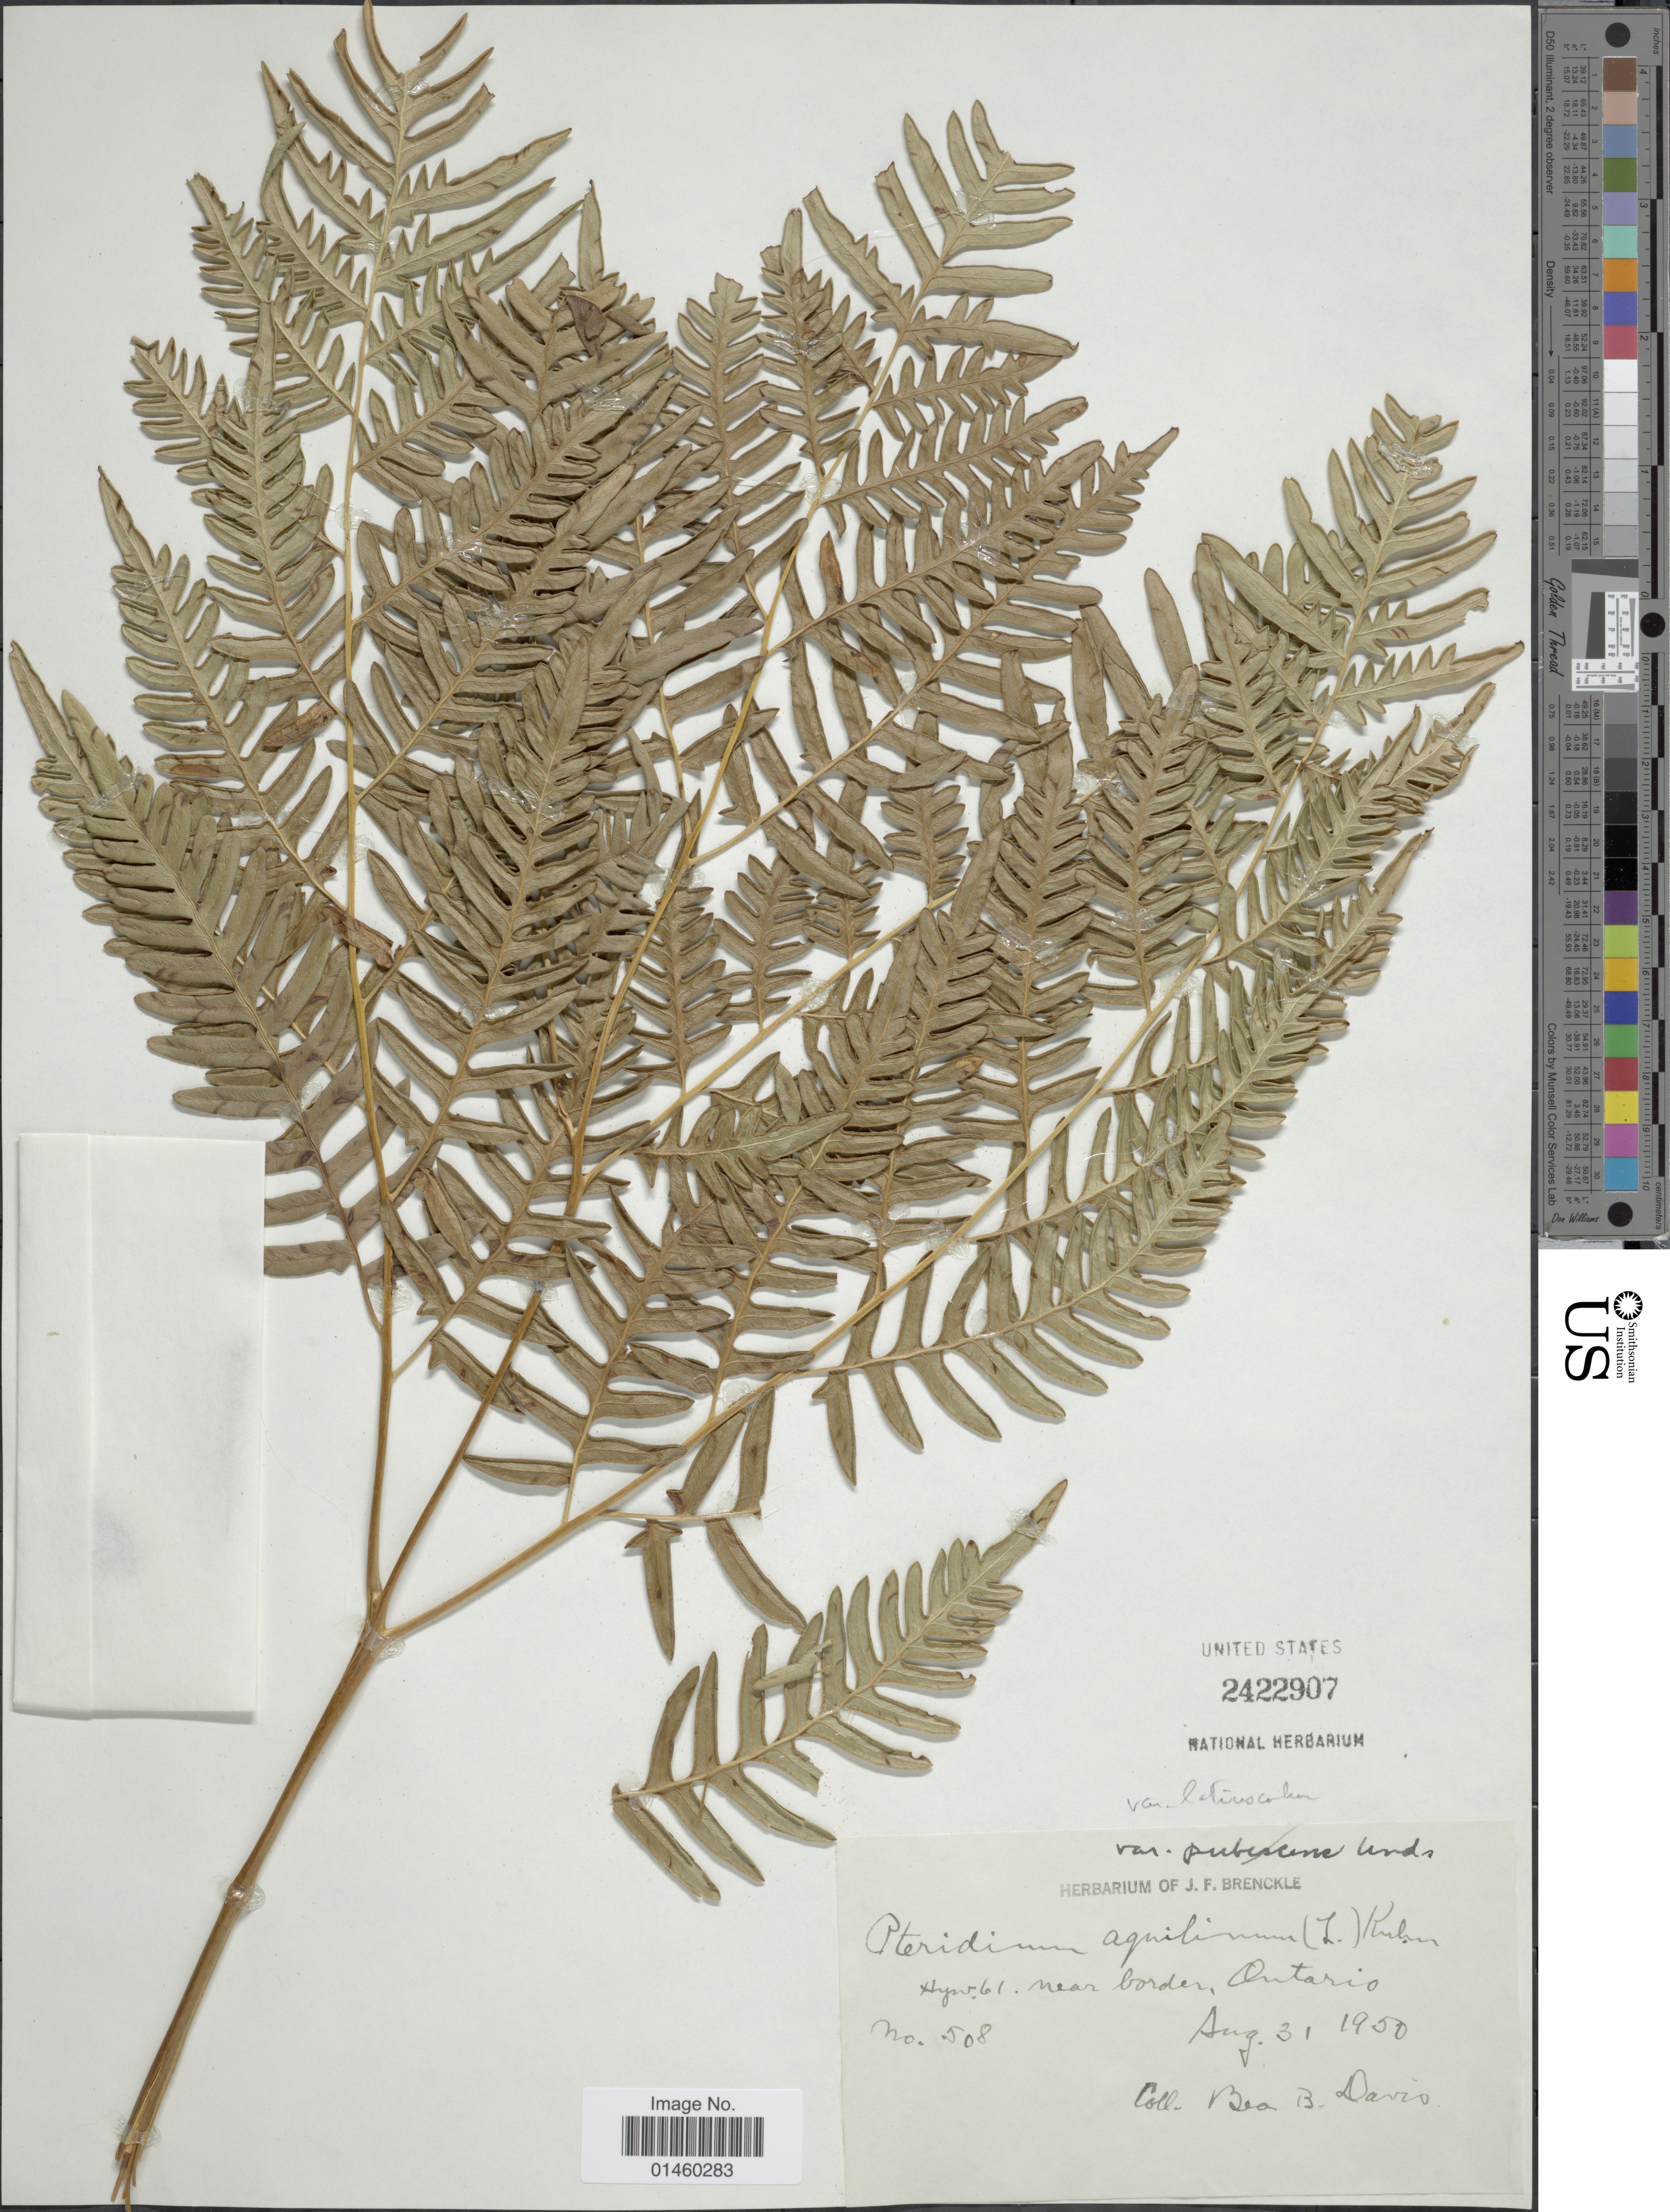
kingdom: Plantae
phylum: Tracheophyta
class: Polypodiopsida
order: Polypodiales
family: Dennstaedtiaceae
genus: Pteridium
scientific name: Pteridium aquilinum var. latiusculum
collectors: B. Davis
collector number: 508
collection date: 1950-08-31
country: Canada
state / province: Ontario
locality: Hyw. 61. near border.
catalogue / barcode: US 2422907